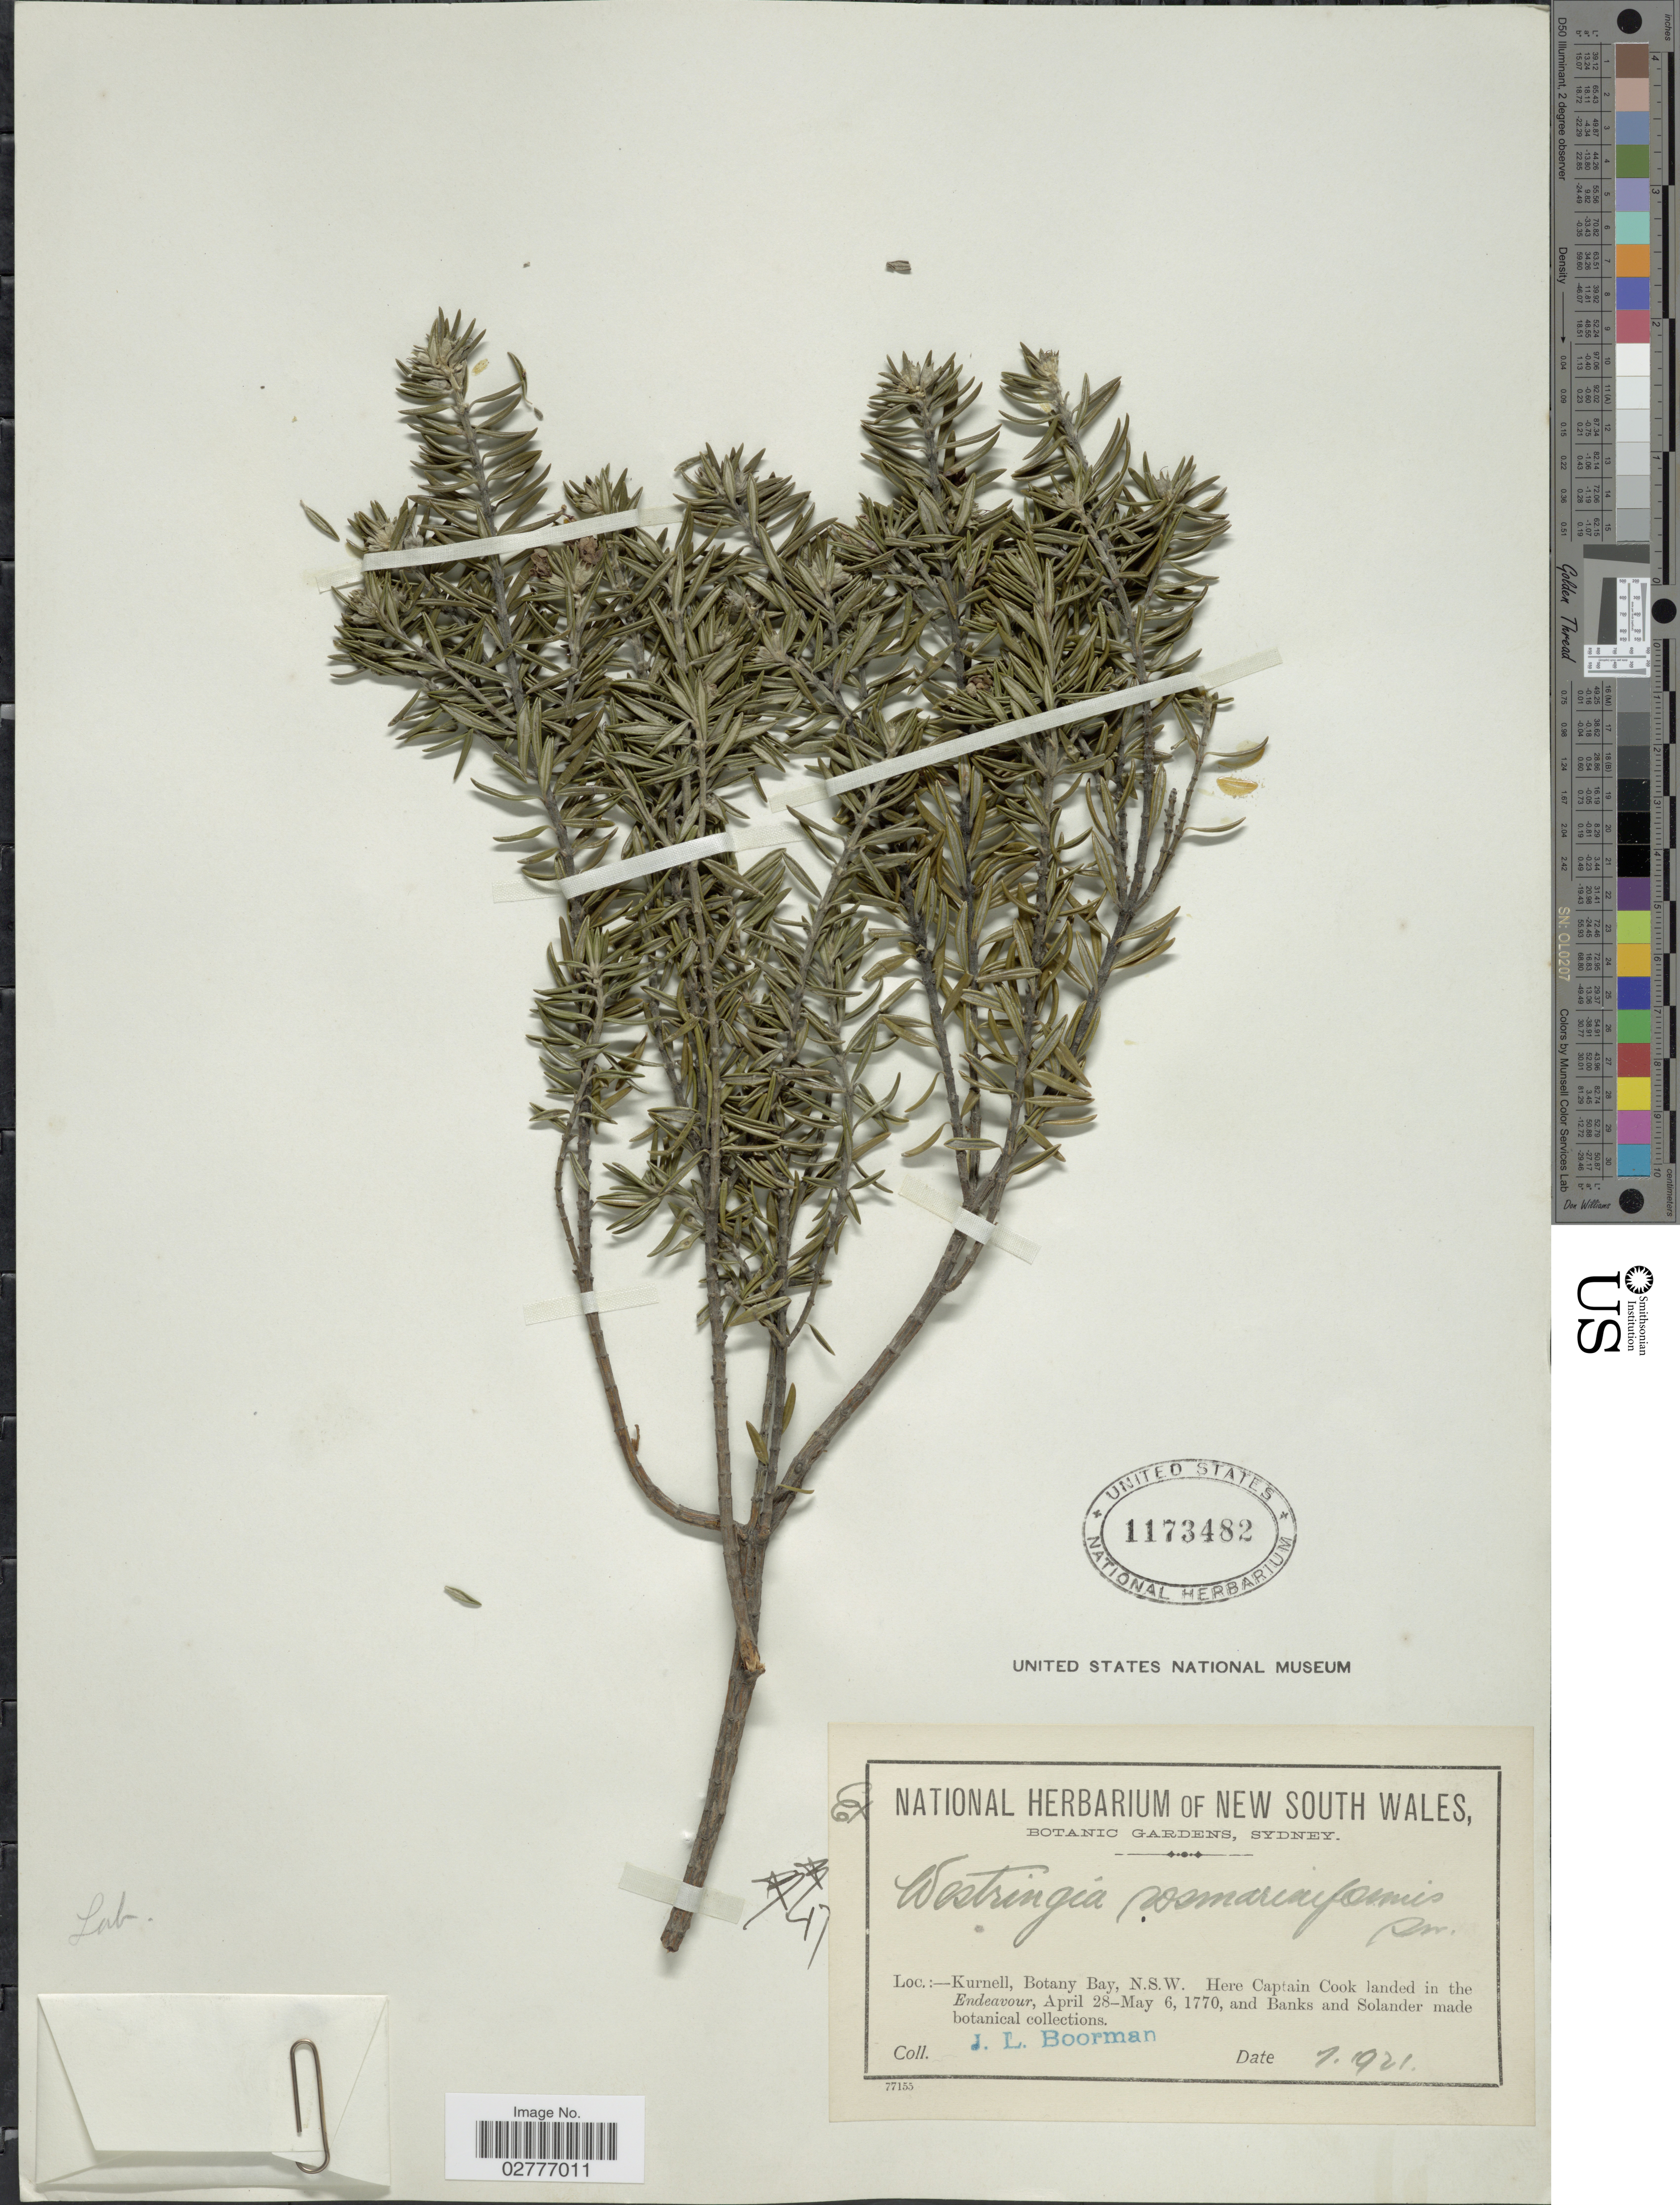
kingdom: Plantae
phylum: Tracheophyta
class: Magnoliopsida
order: Lamiales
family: Lamiaceae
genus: Westringia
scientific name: Westringia rosmariniformis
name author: Sm.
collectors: J. Boorman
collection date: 1921-01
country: Australia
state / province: New South Wales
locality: Kurnell, Botany Bay, N.S.W.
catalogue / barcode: US 1173482